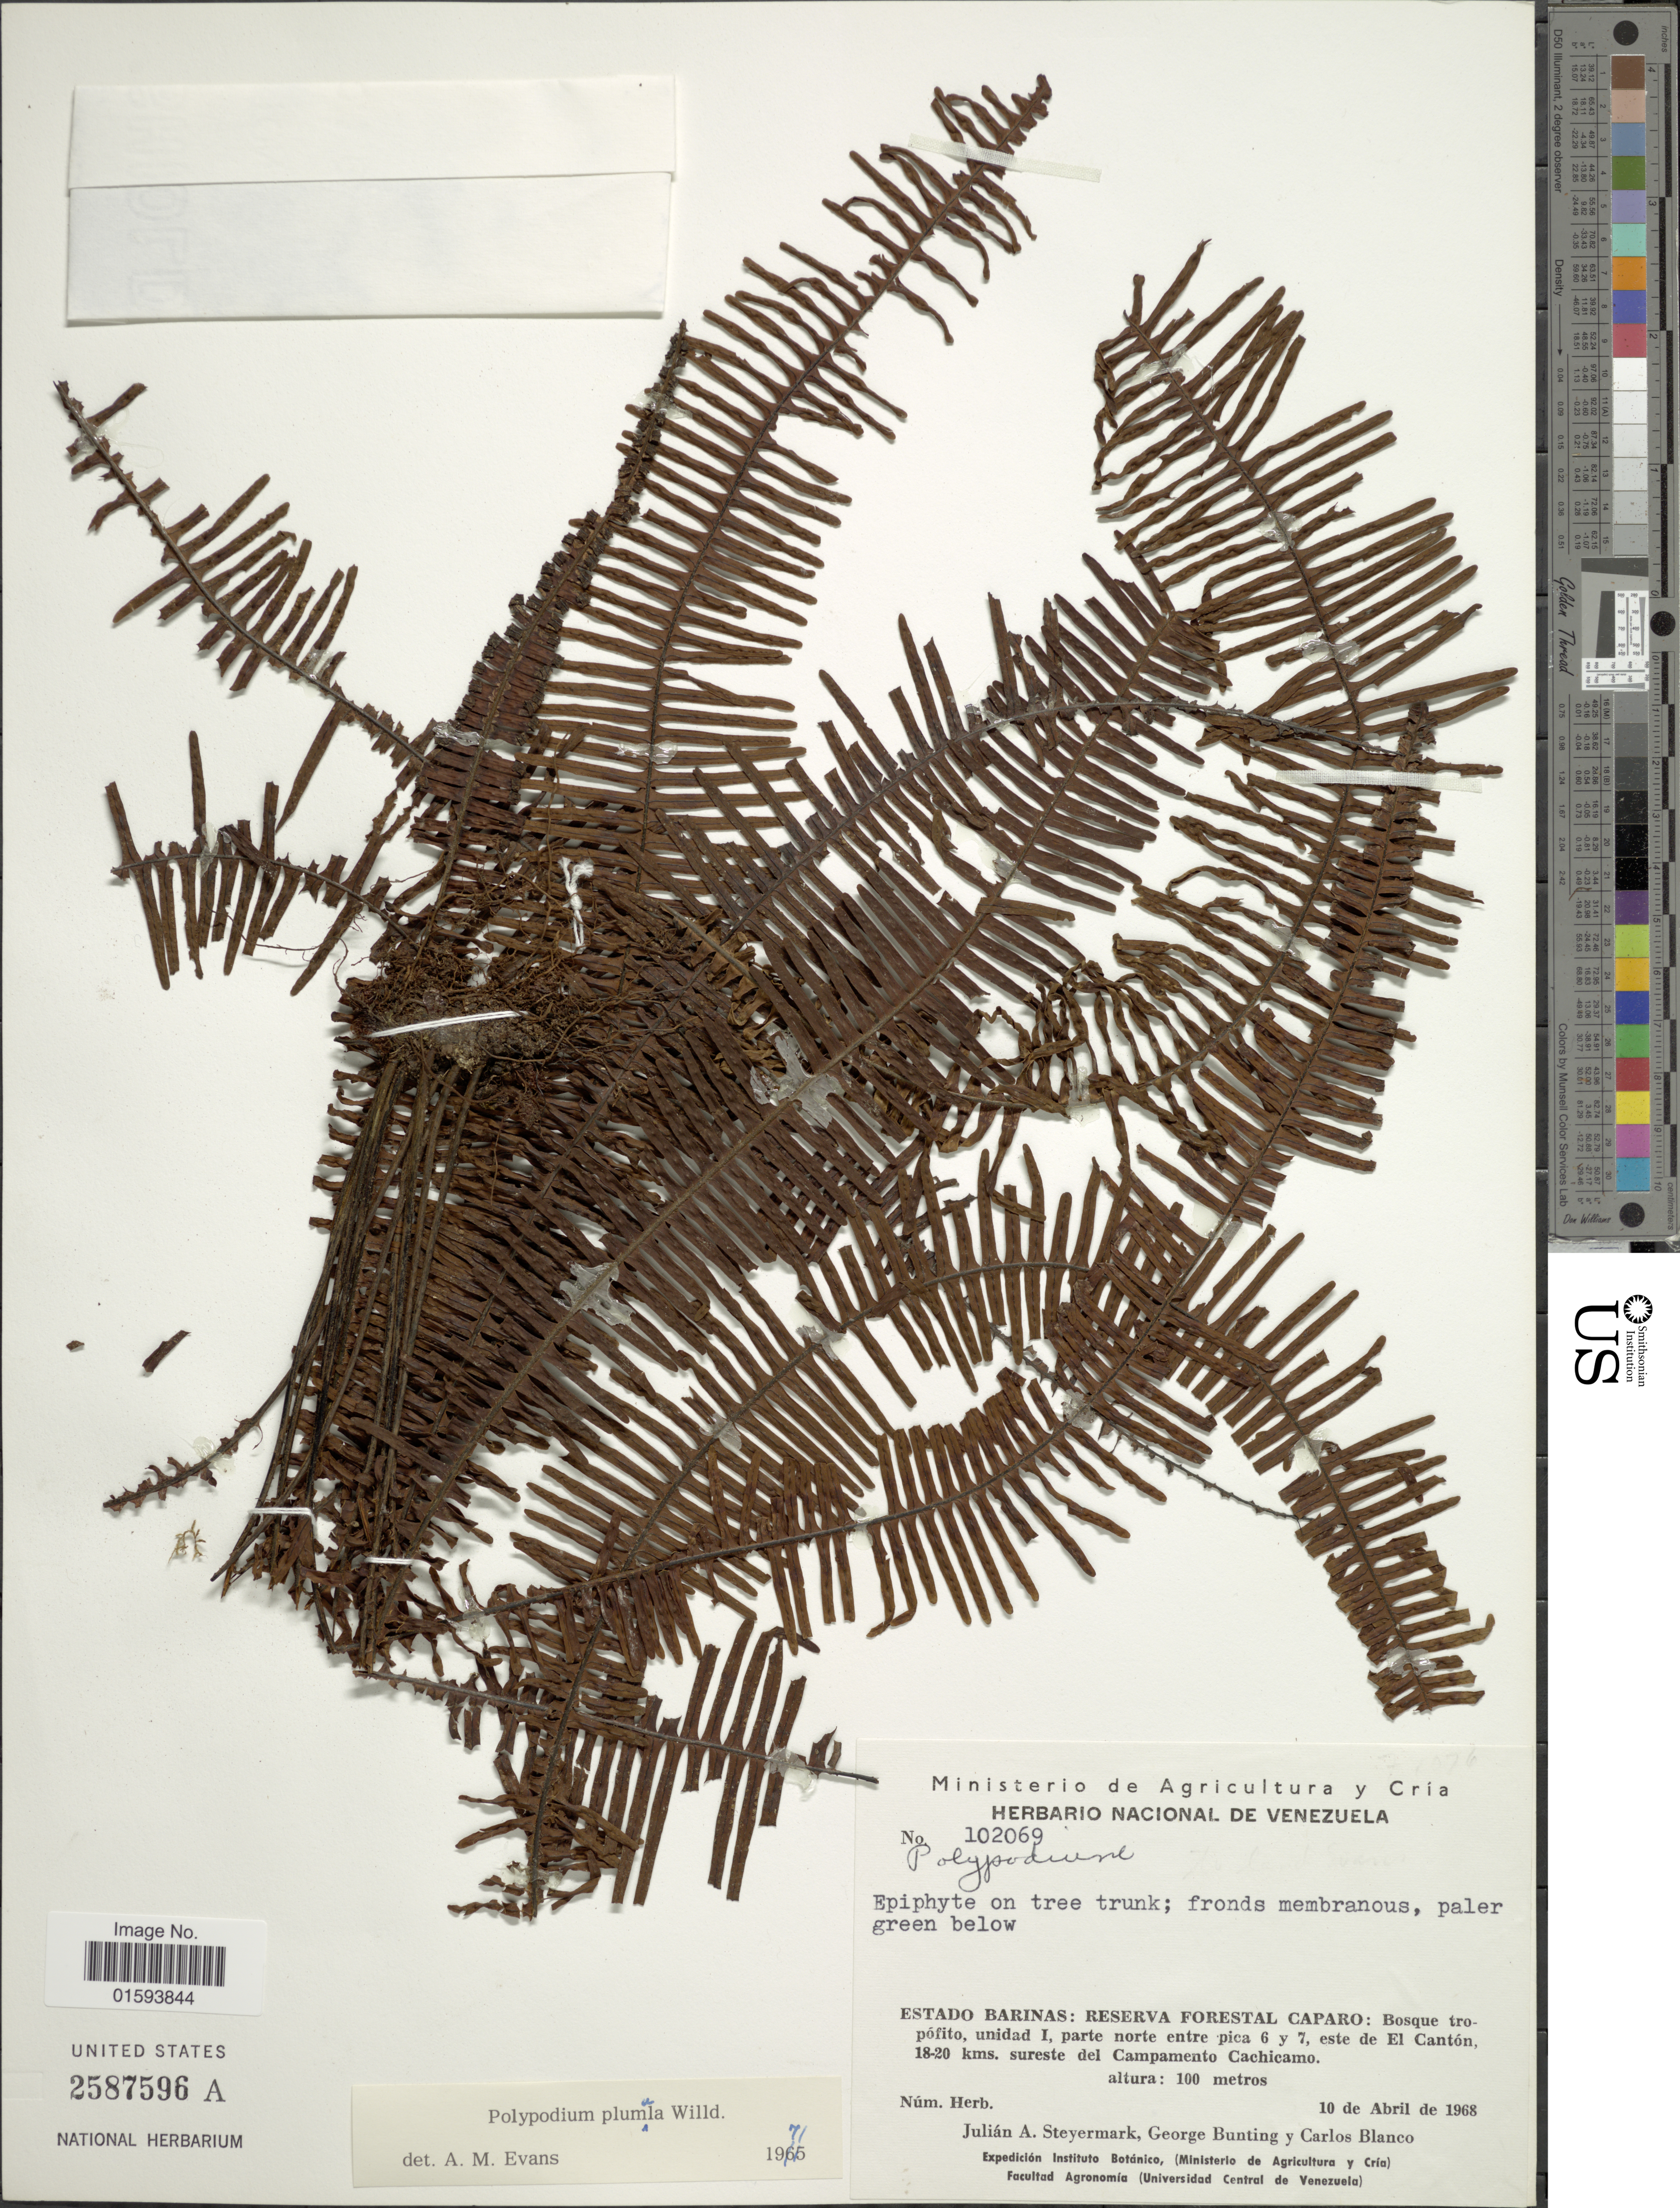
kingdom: Plantae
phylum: Tracheophyta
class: Polypodiopsida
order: Polypodiales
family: Polypodiaceae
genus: Pecluma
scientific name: Pecluma plumula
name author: (Humb. & Bonpl. ex Willd.) M.G. Price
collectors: J. Steyermark, G. S. Bunting & C. A. Blanco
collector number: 102069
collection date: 1968-04-10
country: Venezuela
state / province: Barinas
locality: Reserva Forestal Caparo: Bosque tropofito, unidad I, parte norte entre pica 6 y 7, este de El Canton, 18-20 kms. sureste del Campamento Cachicamo.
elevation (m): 100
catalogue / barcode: US 2587596A